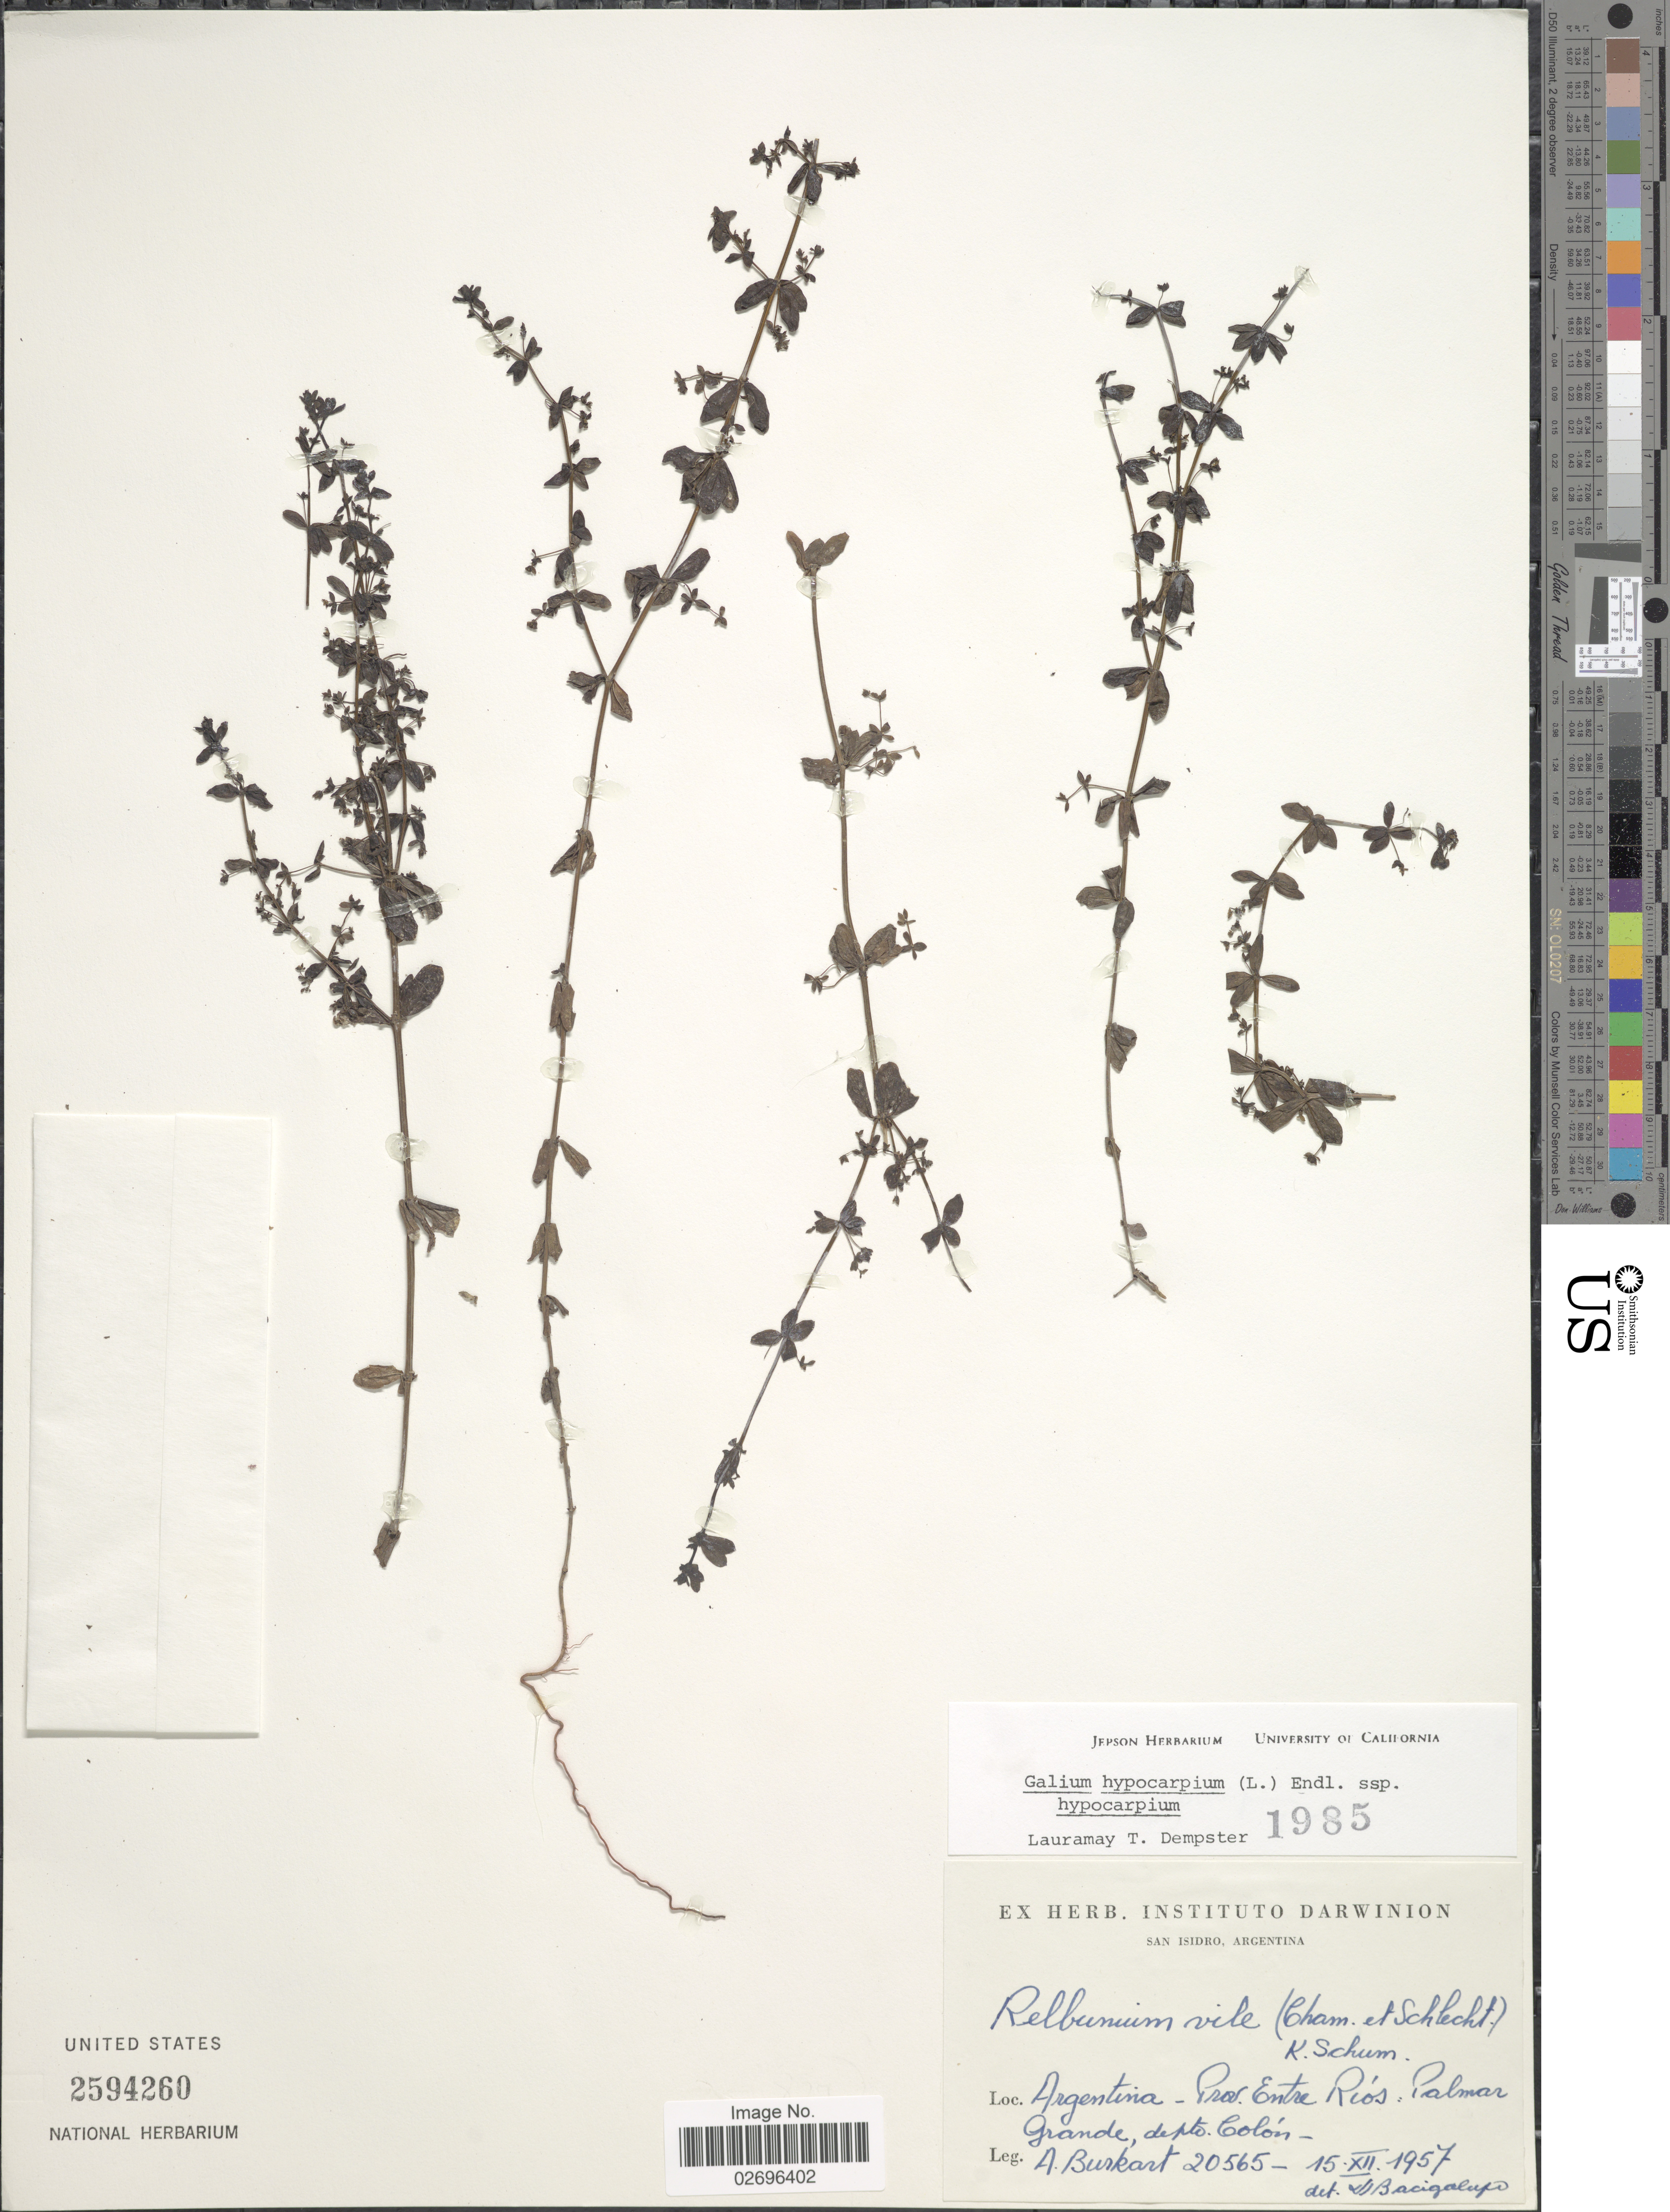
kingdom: Plantae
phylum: Tracheophyta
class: Magnoliopsida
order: Gentianales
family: Rubiaceae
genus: Galium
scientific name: Galium hypocarpium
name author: (L.) Endl. ex Griseb.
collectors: A. E. Burkart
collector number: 20565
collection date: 1957-12-15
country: Argentina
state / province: Entre Rios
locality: Palamar Grande, depto. Colon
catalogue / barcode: US 2594260